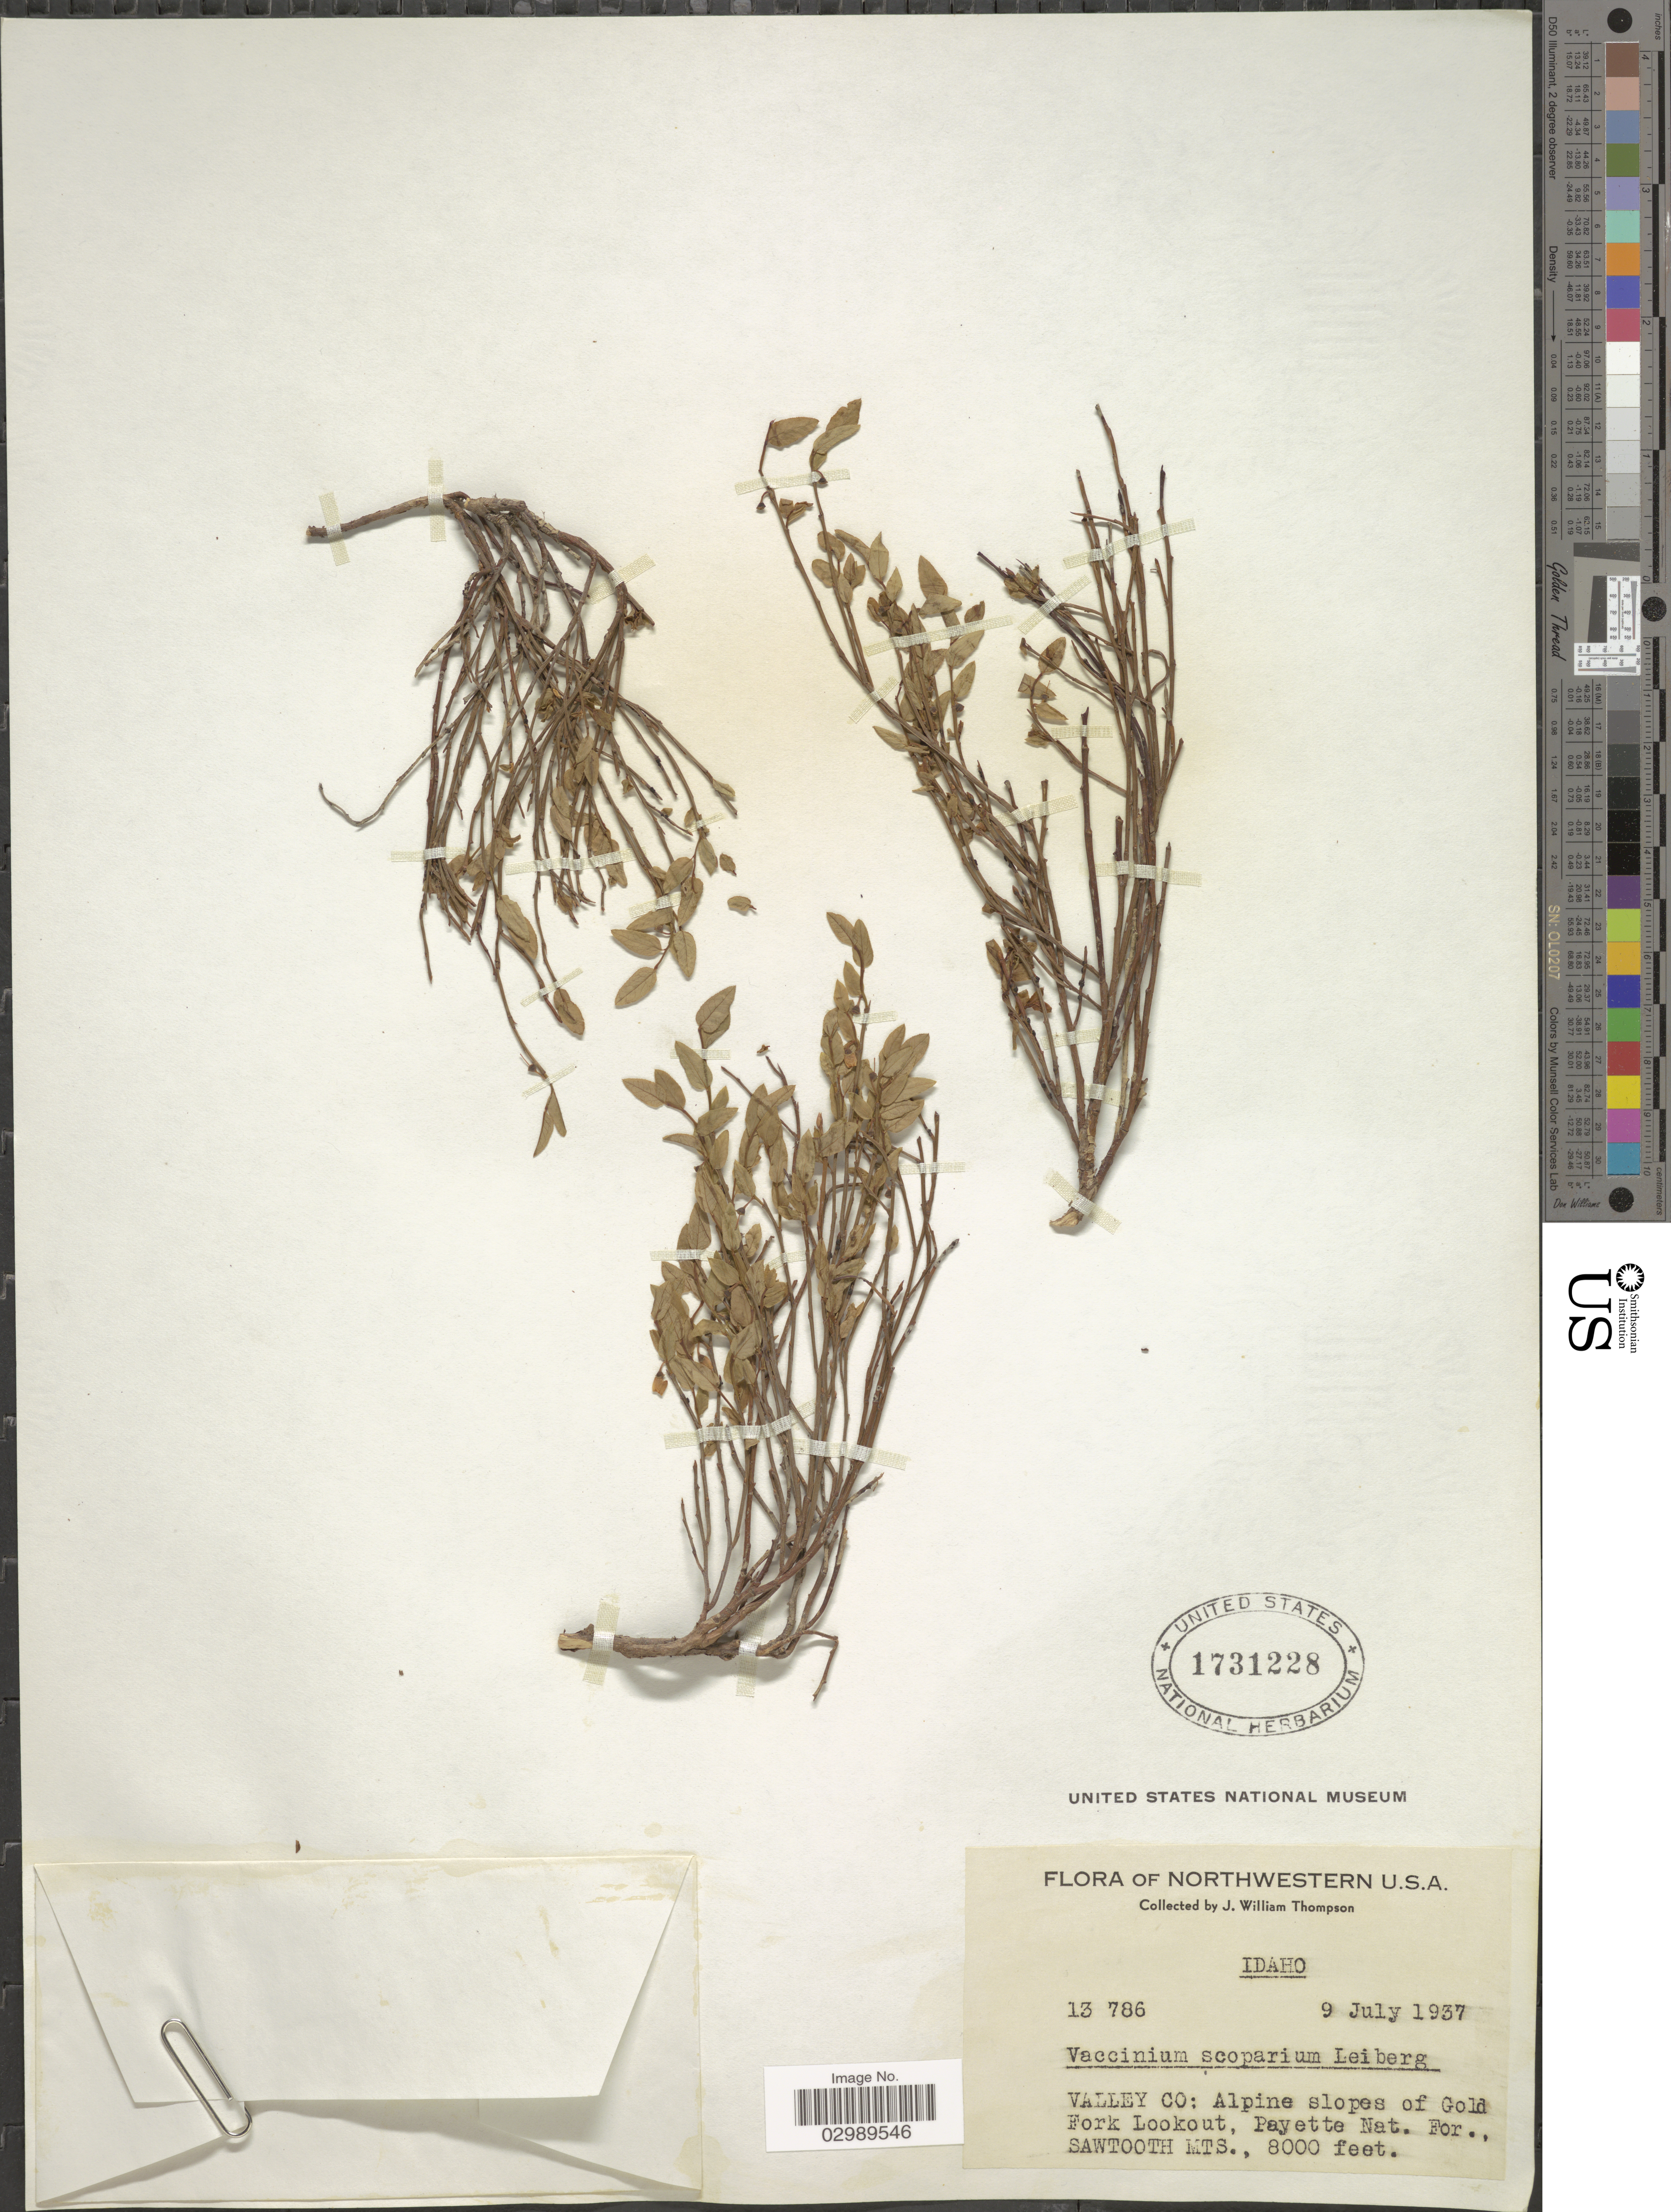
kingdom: Plantae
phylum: Tracheophyta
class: Magnoliopsida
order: Ericales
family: Ericaceae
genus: Vaccinium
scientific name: Vaccinium scoparium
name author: Leiberg ex Coville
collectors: J. W. Thompson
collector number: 13786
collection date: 1937-07-09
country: United States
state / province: Idaho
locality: Northwestern, Valley Co: Alpine slopes of Gold Fork Lookout, Payette Nat. For., Sawtooth Mts.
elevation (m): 2438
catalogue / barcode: US 1731228